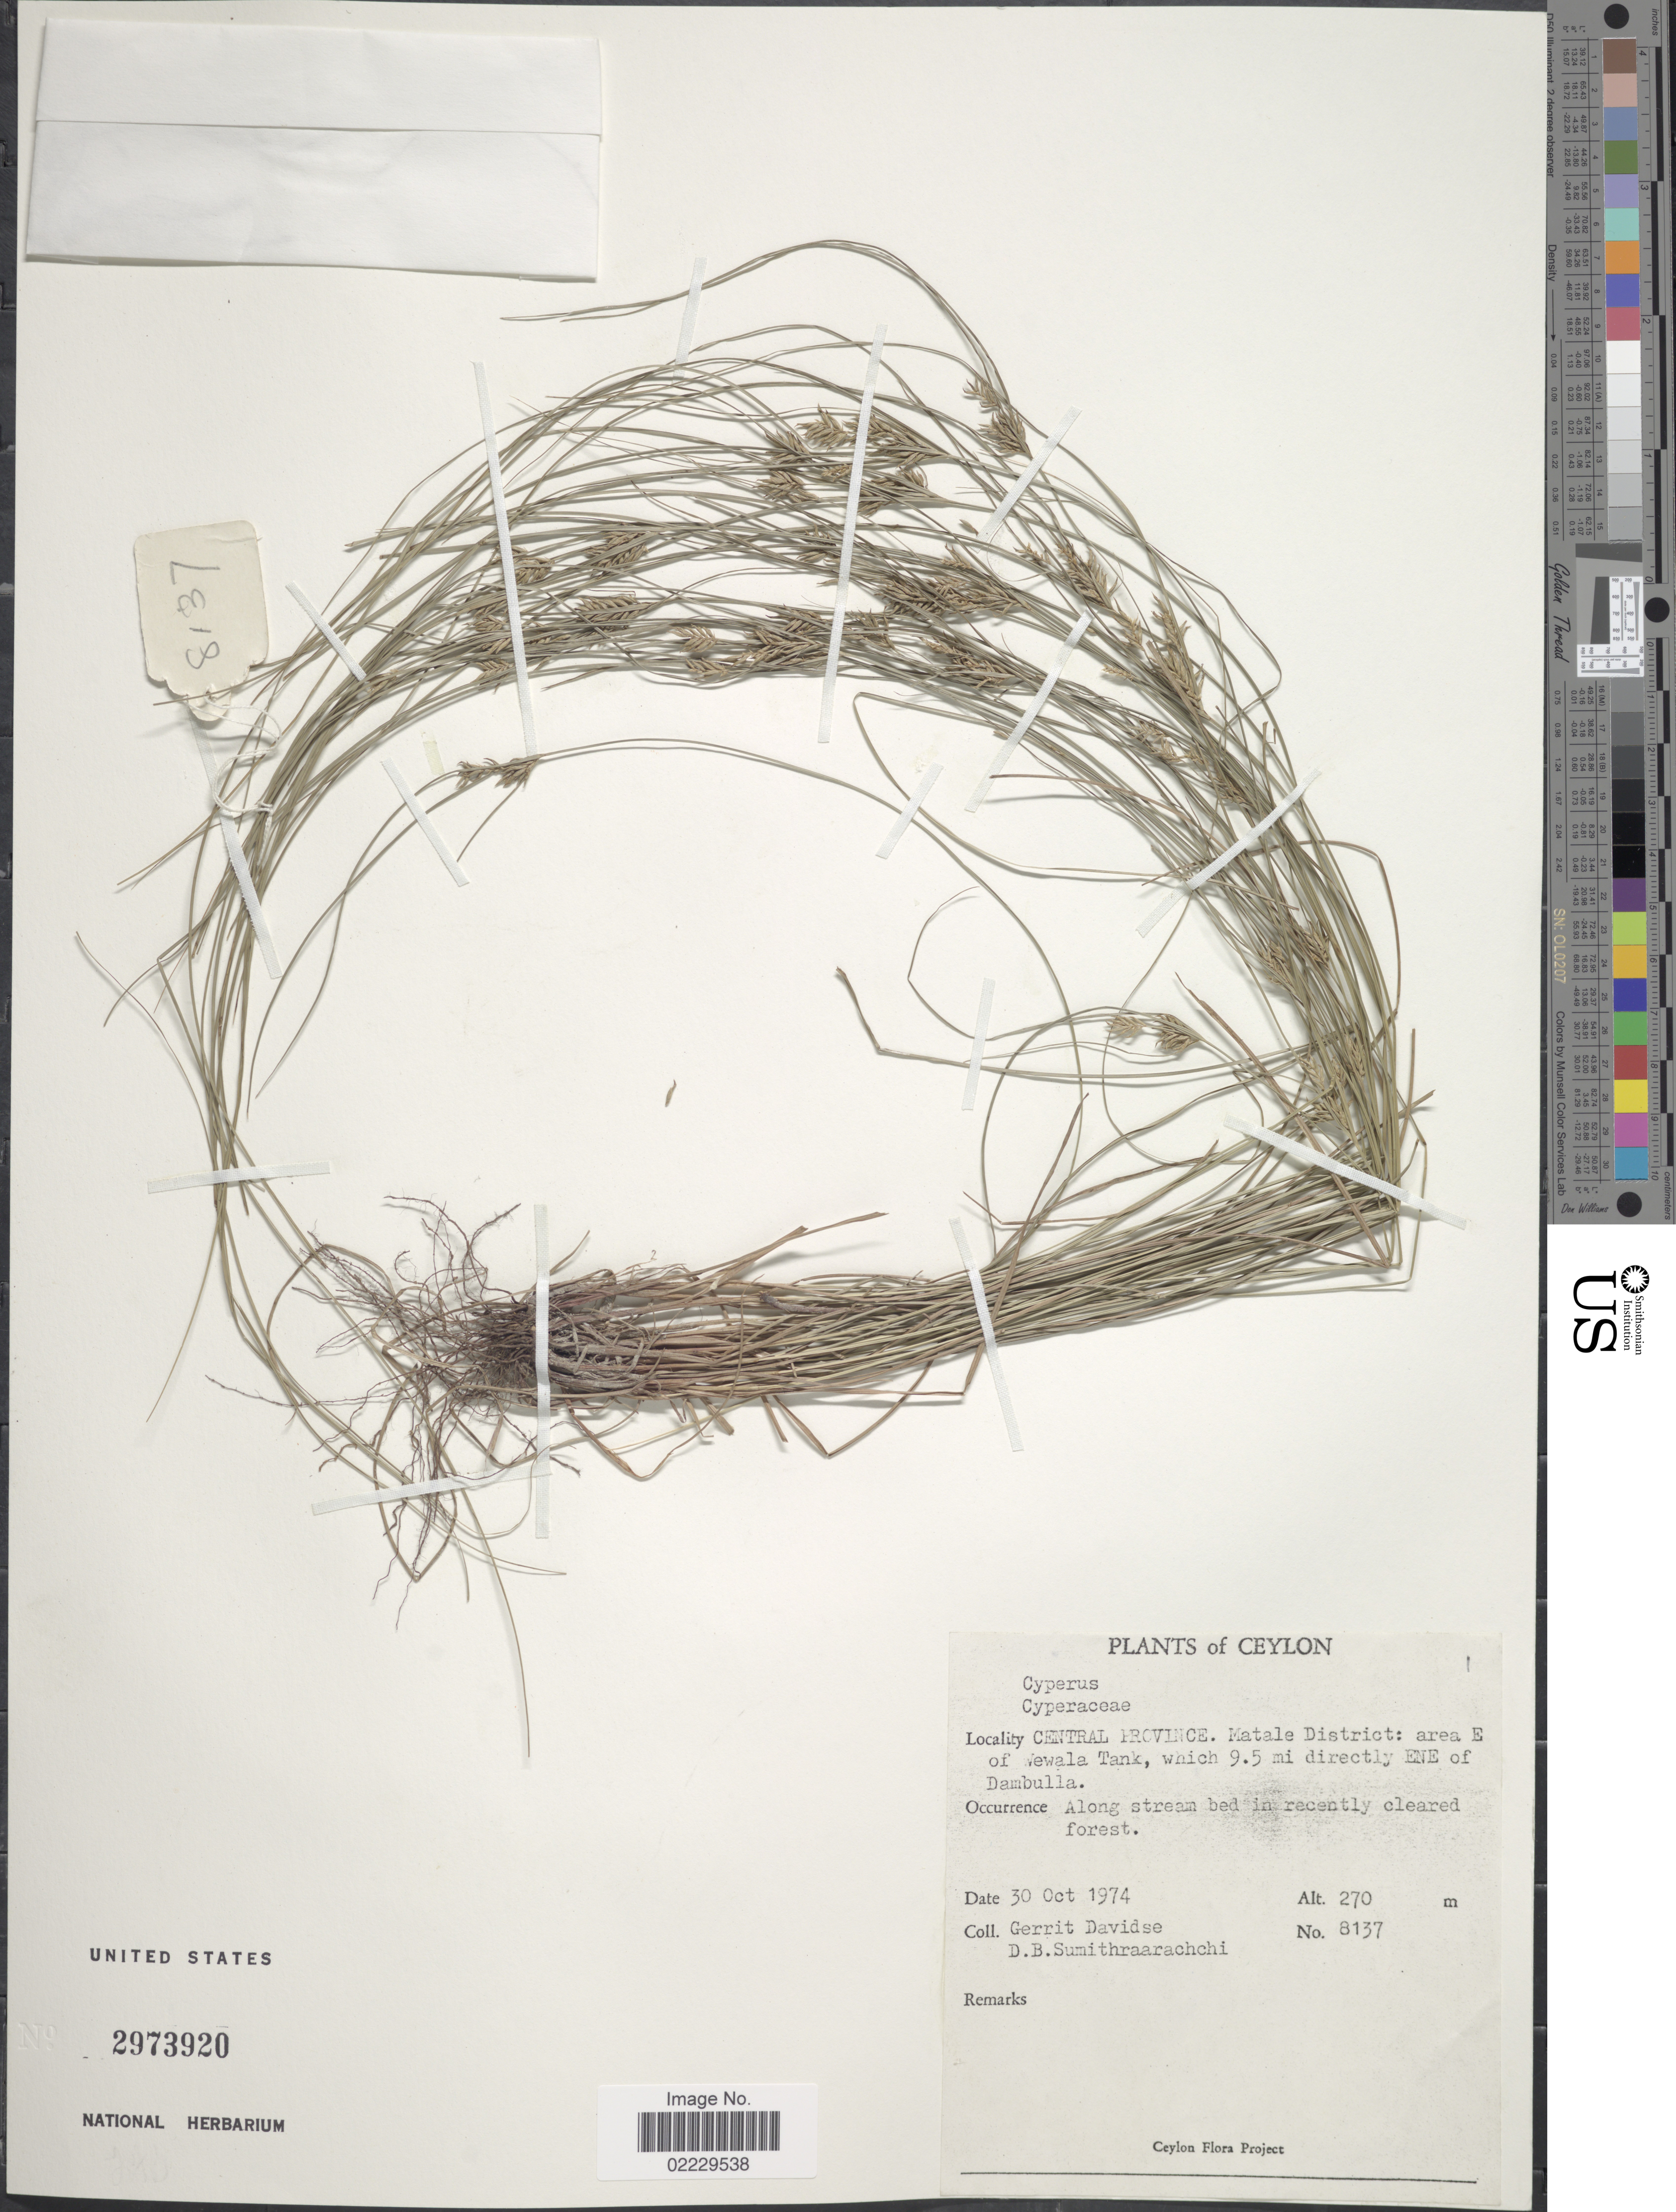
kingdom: Plantae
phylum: Tracheophyta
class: Liliopsida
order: Poales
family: Cyperaceae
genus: Cyperus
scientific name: Cyperus paniceus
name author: (Rottb.) Boeckeler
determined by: Koyama, T.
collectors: G. Davidse & D. B. Sumithraarachchi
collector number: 8137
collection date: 1974-10-30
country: Sri Lanka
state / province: Central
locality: Matale District; area E of Wewala Tank, which 9.5 mi directly ENE of Dambulla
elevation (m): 270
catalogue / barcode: US 2973920